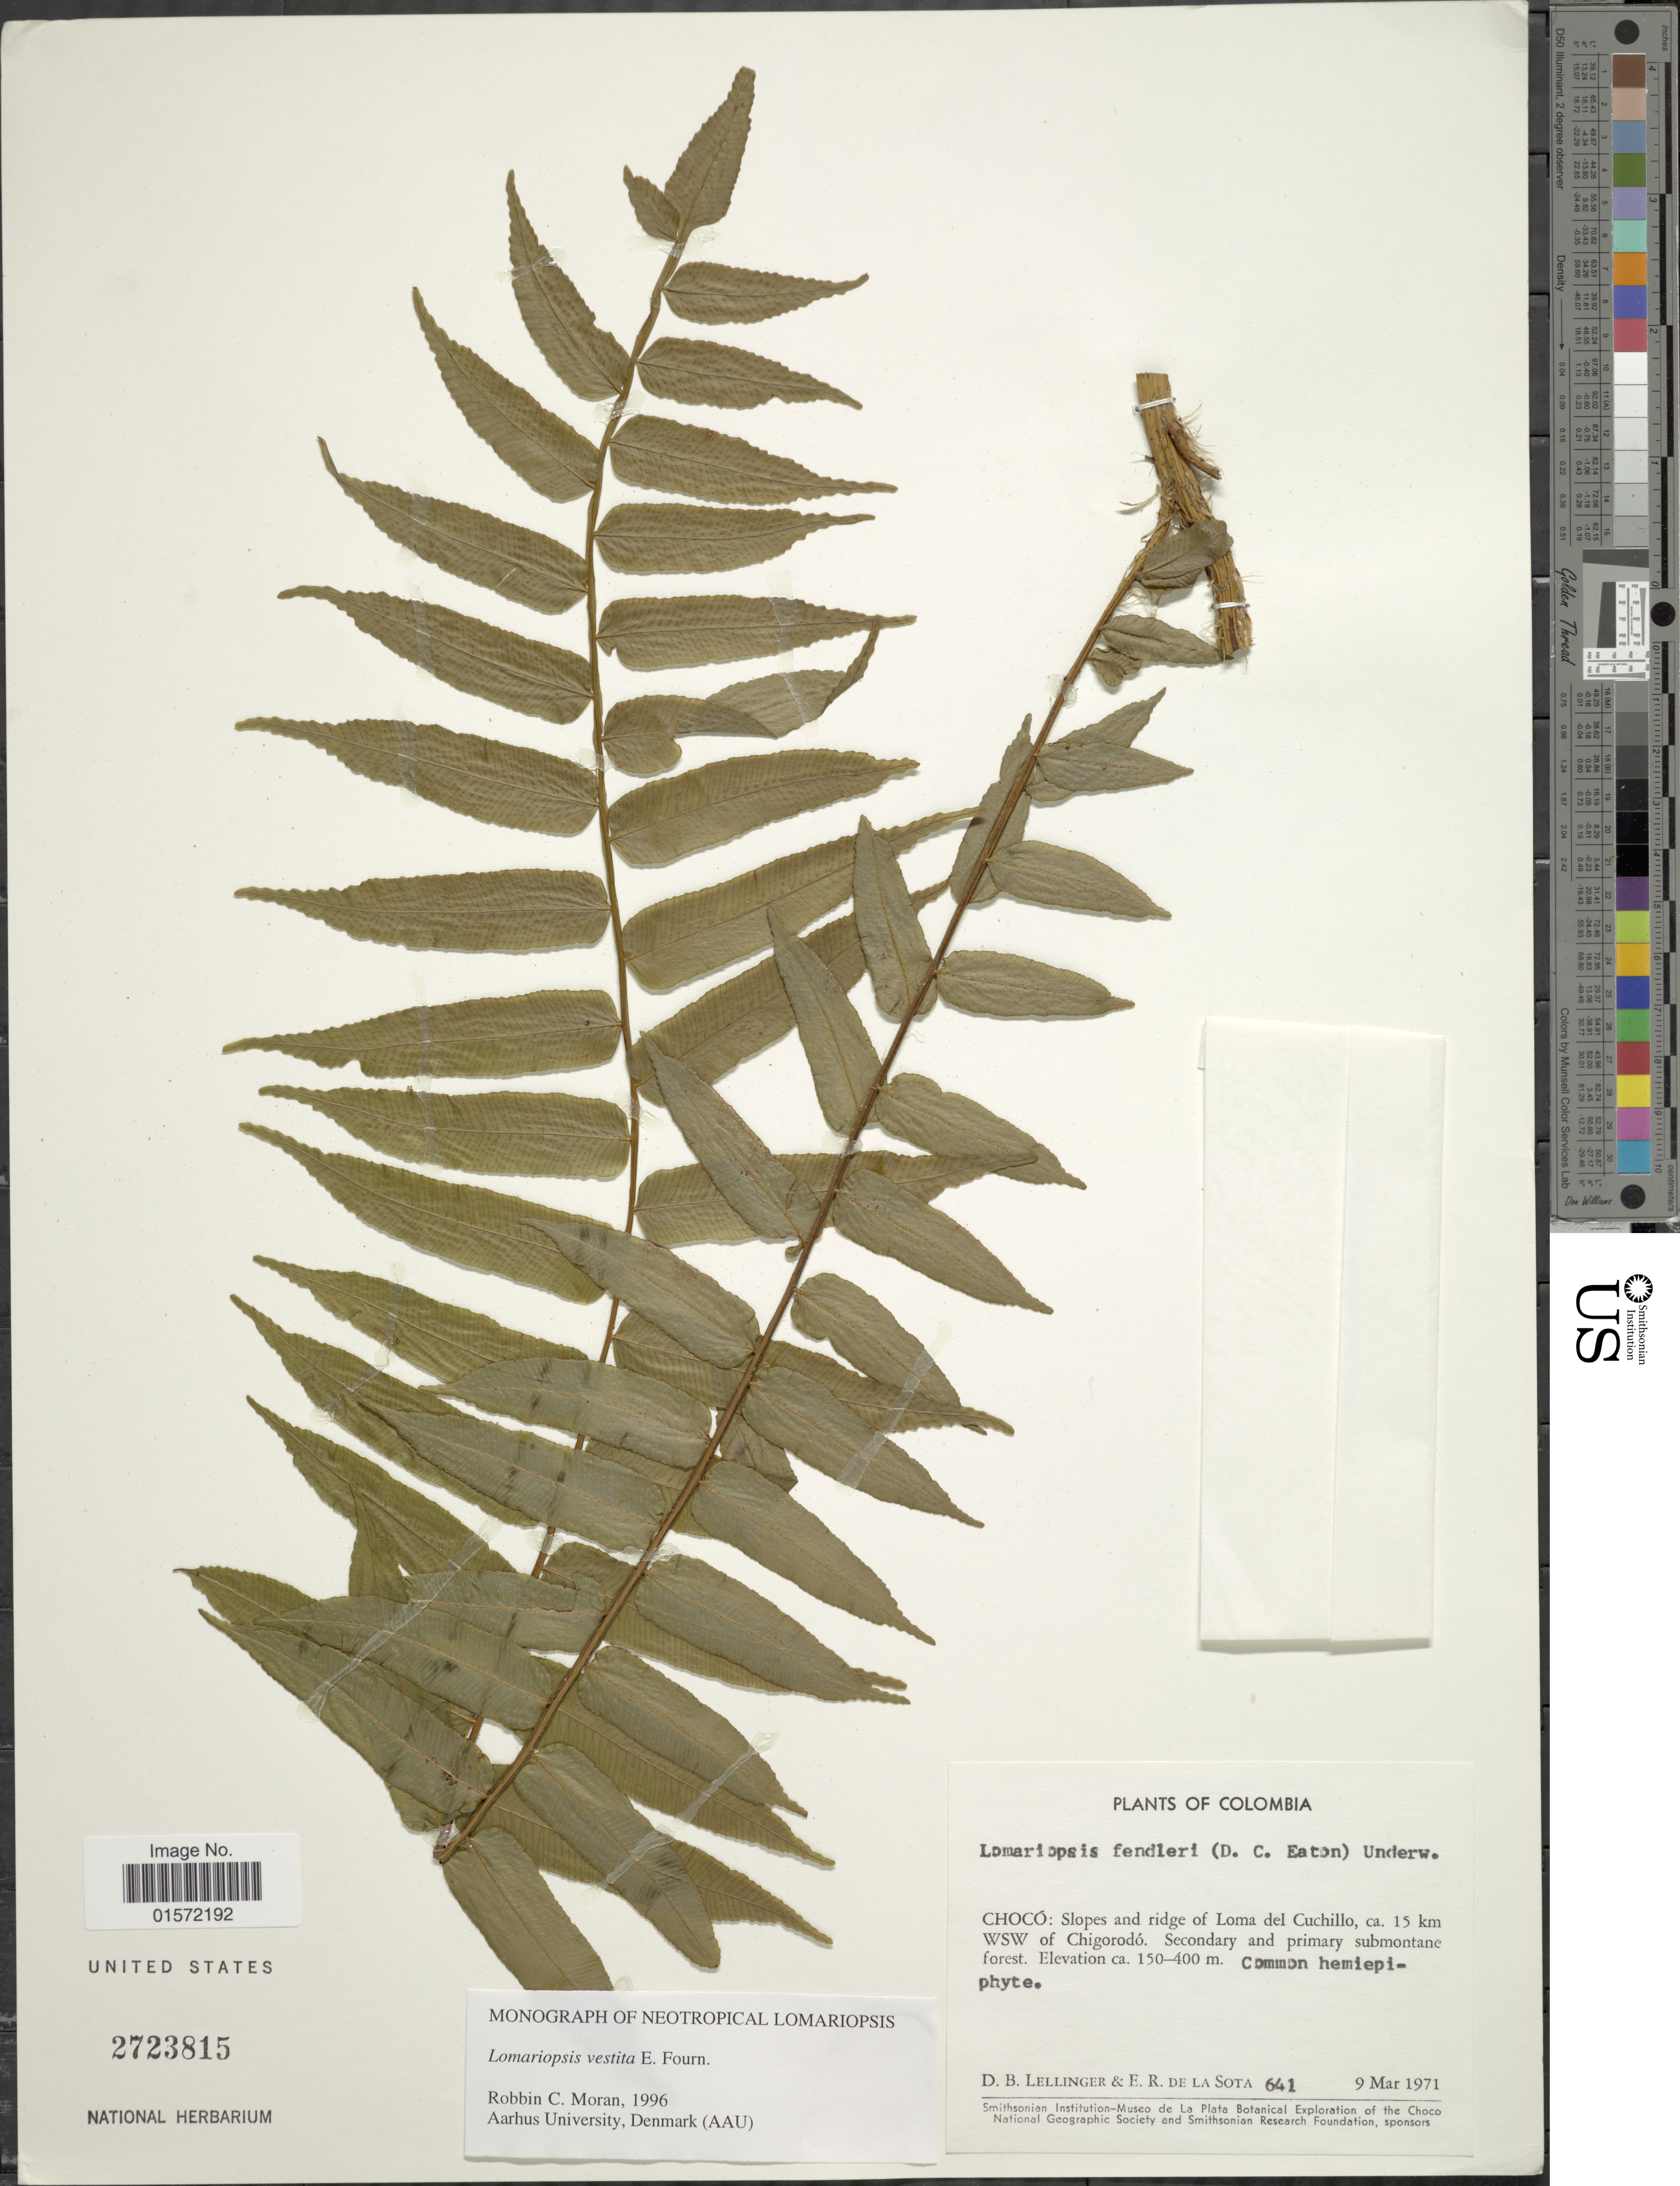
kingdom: Plantae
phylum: Tracheophyta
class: Polypodiopsida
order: Polypodiales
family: Lomariopsidaceae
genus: Lomariopsis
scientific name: Lomariopsis vestita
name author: E. Fourn.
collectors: D. B. Lellinger & E. R. de la Sota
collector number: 641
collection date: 1971-03-09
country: Colombia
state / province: Chocó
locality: Slopes and ridge of Loma del Cuchillo, ca. 15 km WSW of Chigorodó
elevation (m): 150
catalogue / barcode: US 2723815